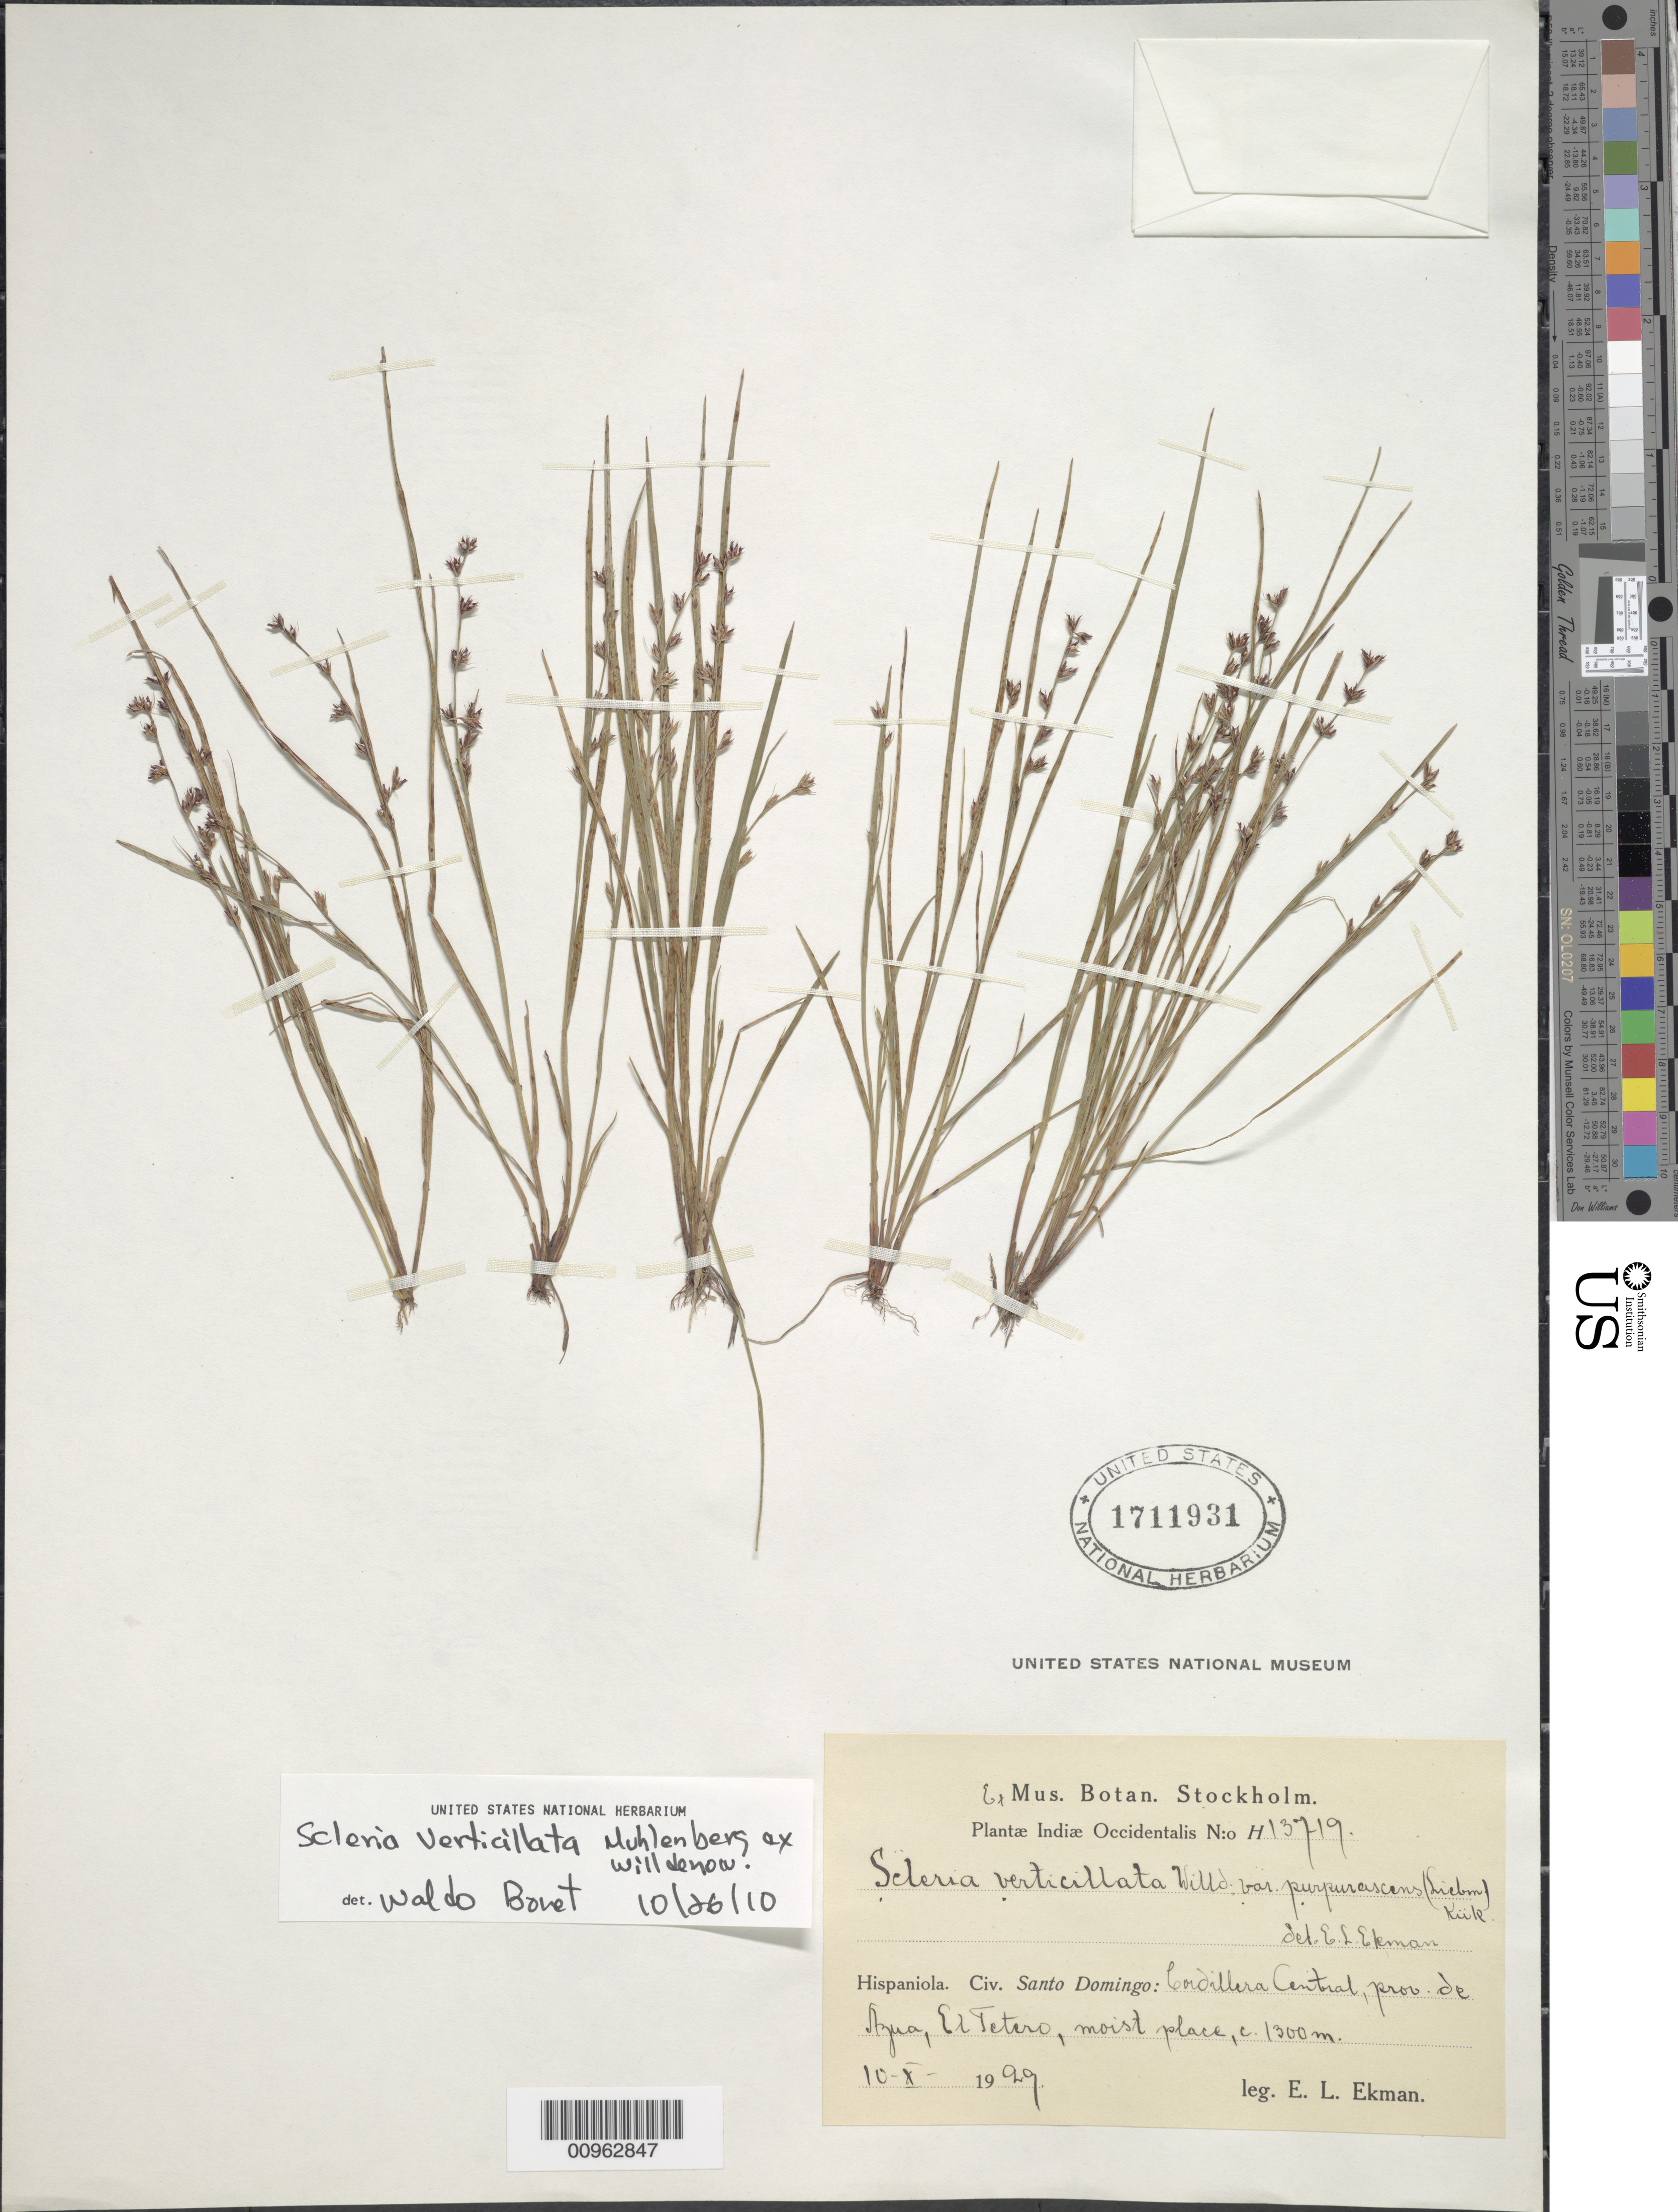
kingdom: Plantae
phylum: Tracheophyta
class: Liliopsida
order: Poales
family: Cyperaceae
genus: Scleria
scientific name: Scleria verticillata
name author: Muhl. ex Willd.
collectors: E. L. Ekman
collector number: H 13719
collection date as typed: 10 10 1929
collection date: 1929-10-10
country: Dominican Republic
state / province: Azua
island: Hispaniola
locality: Cordillera Central, El Tetero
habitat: Moist place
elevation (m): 1300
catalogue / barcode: US 1711931